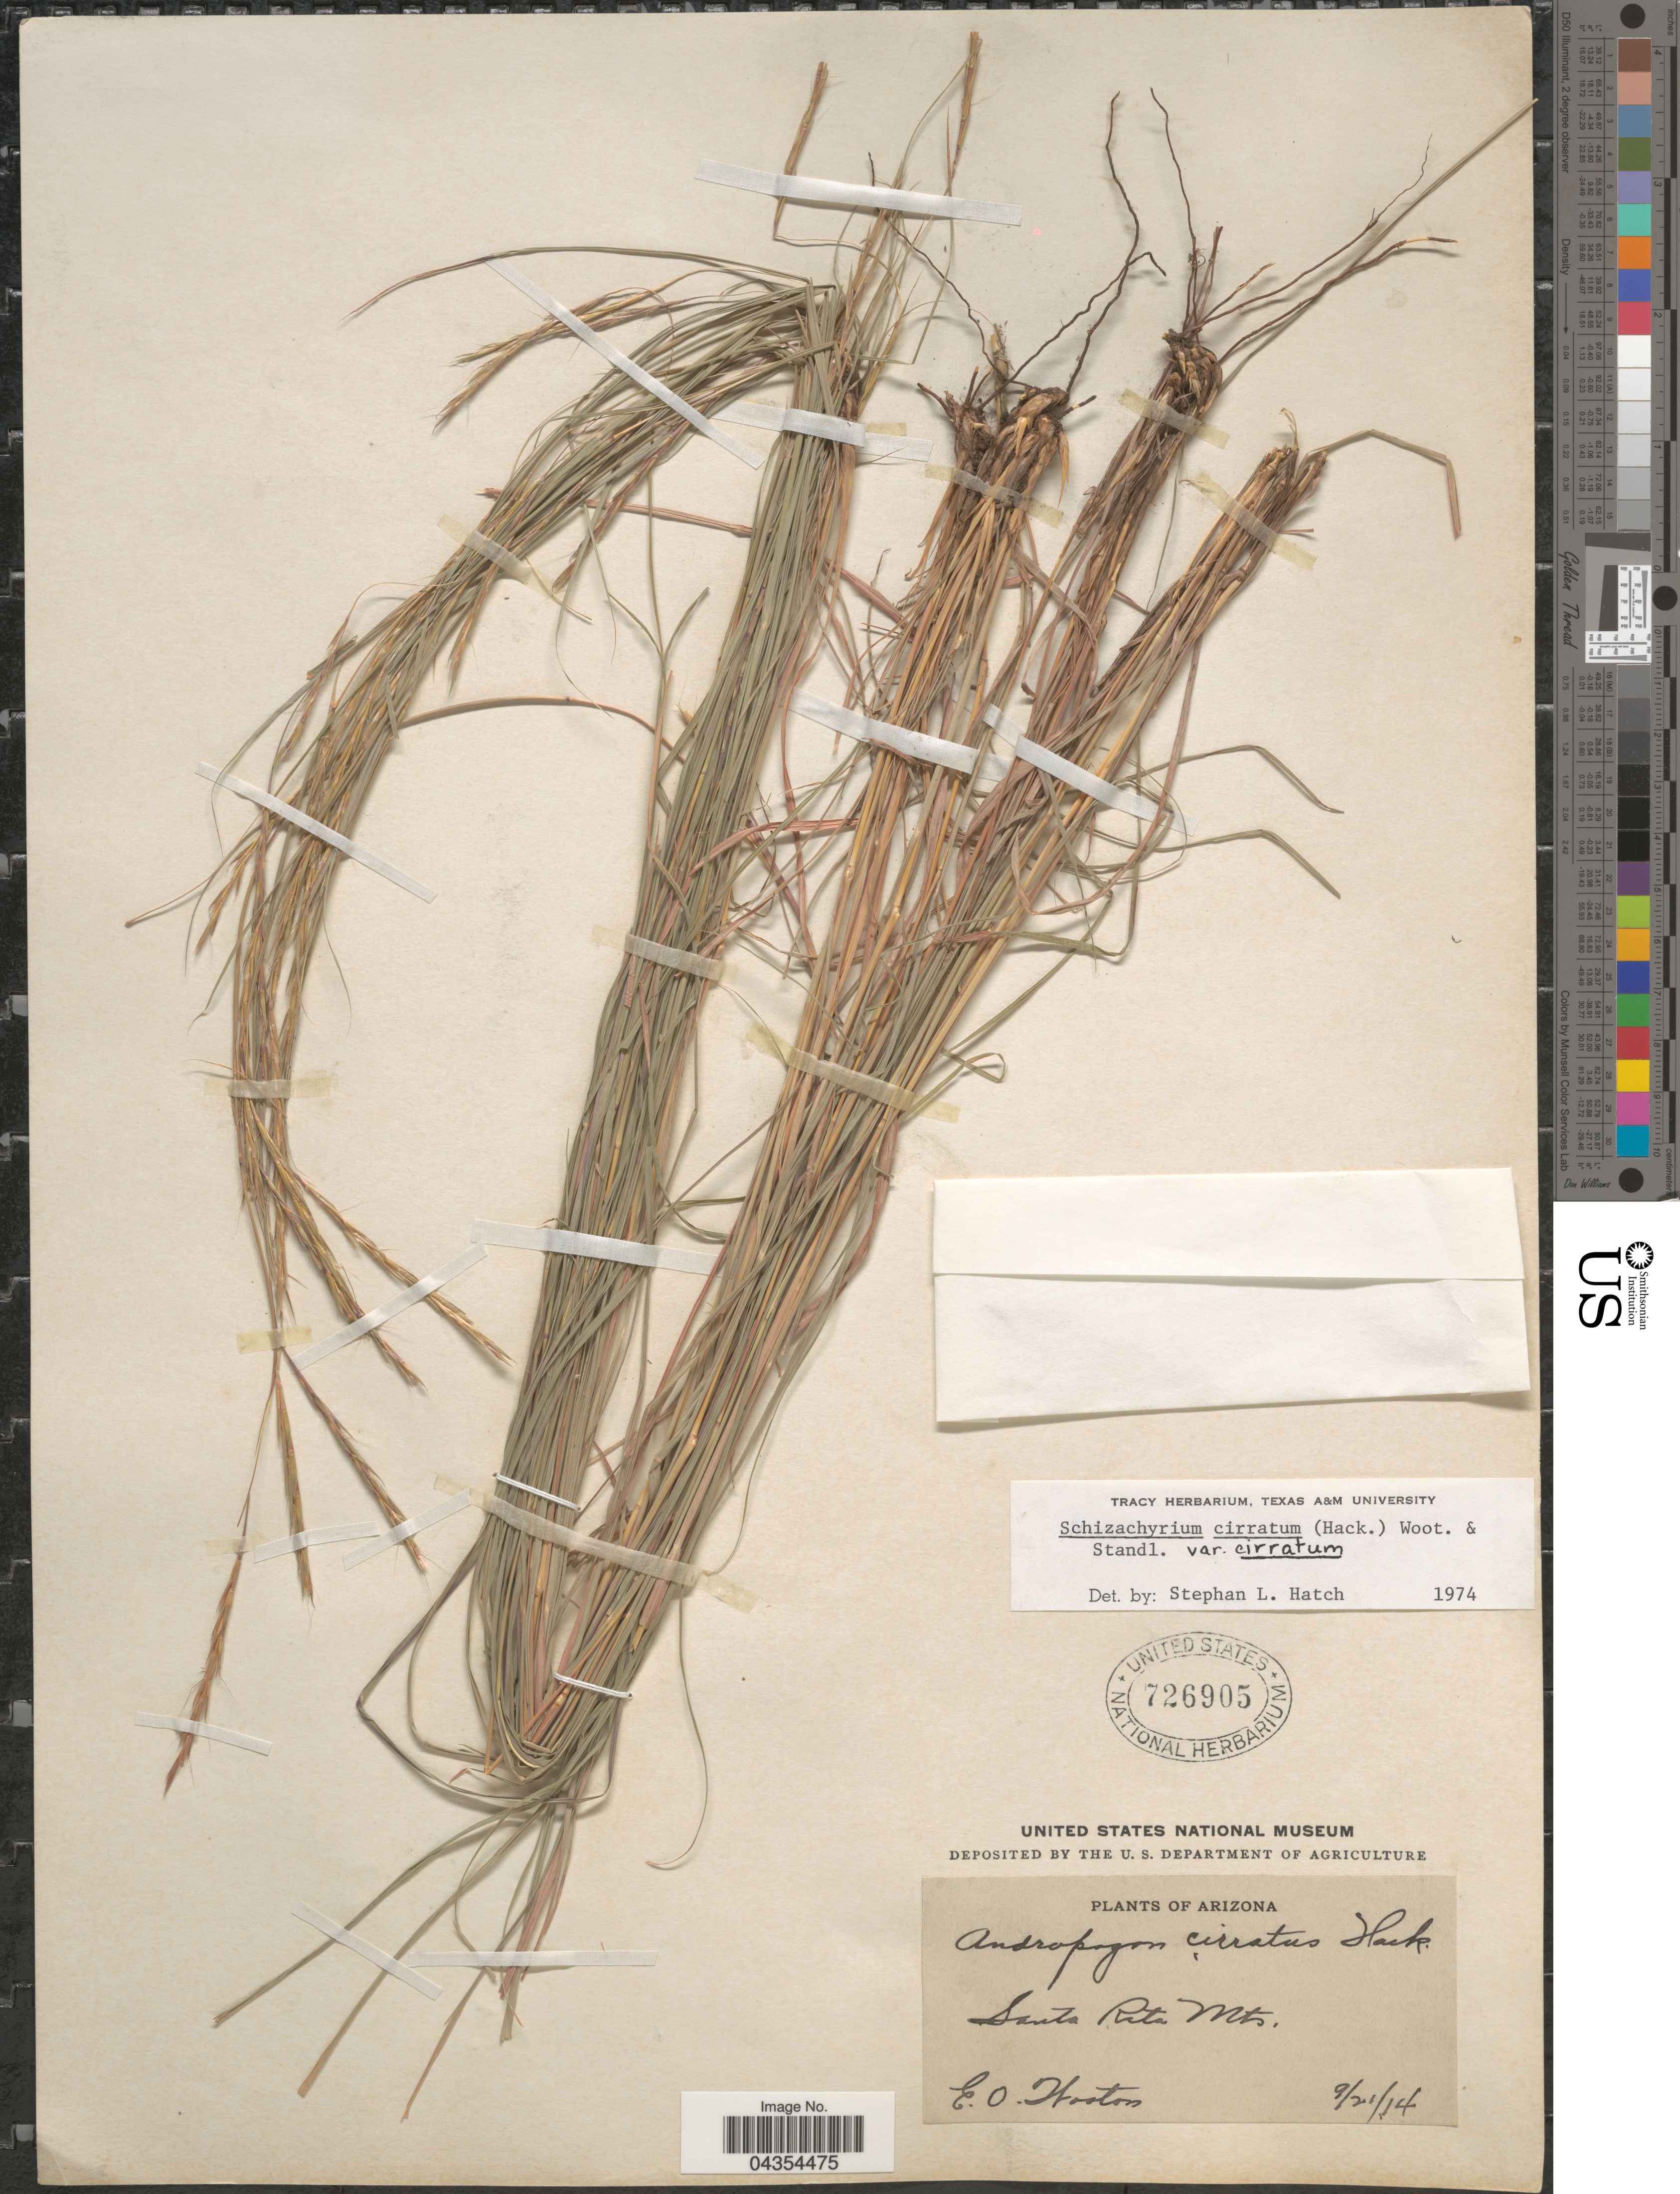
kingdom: Plantae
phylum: Tracheophyta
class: Liliopsida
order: Poales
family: Poaceae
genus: Schizachyrium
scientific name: Schizachyrium cirratum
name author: (Hack.) Wooton & Standl.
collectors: E. O. Wooton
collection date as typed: Transcribed d/m/y: 21/9/14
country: United States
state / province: Arizona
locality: Santa Rita Mts.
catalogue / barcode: US 726905